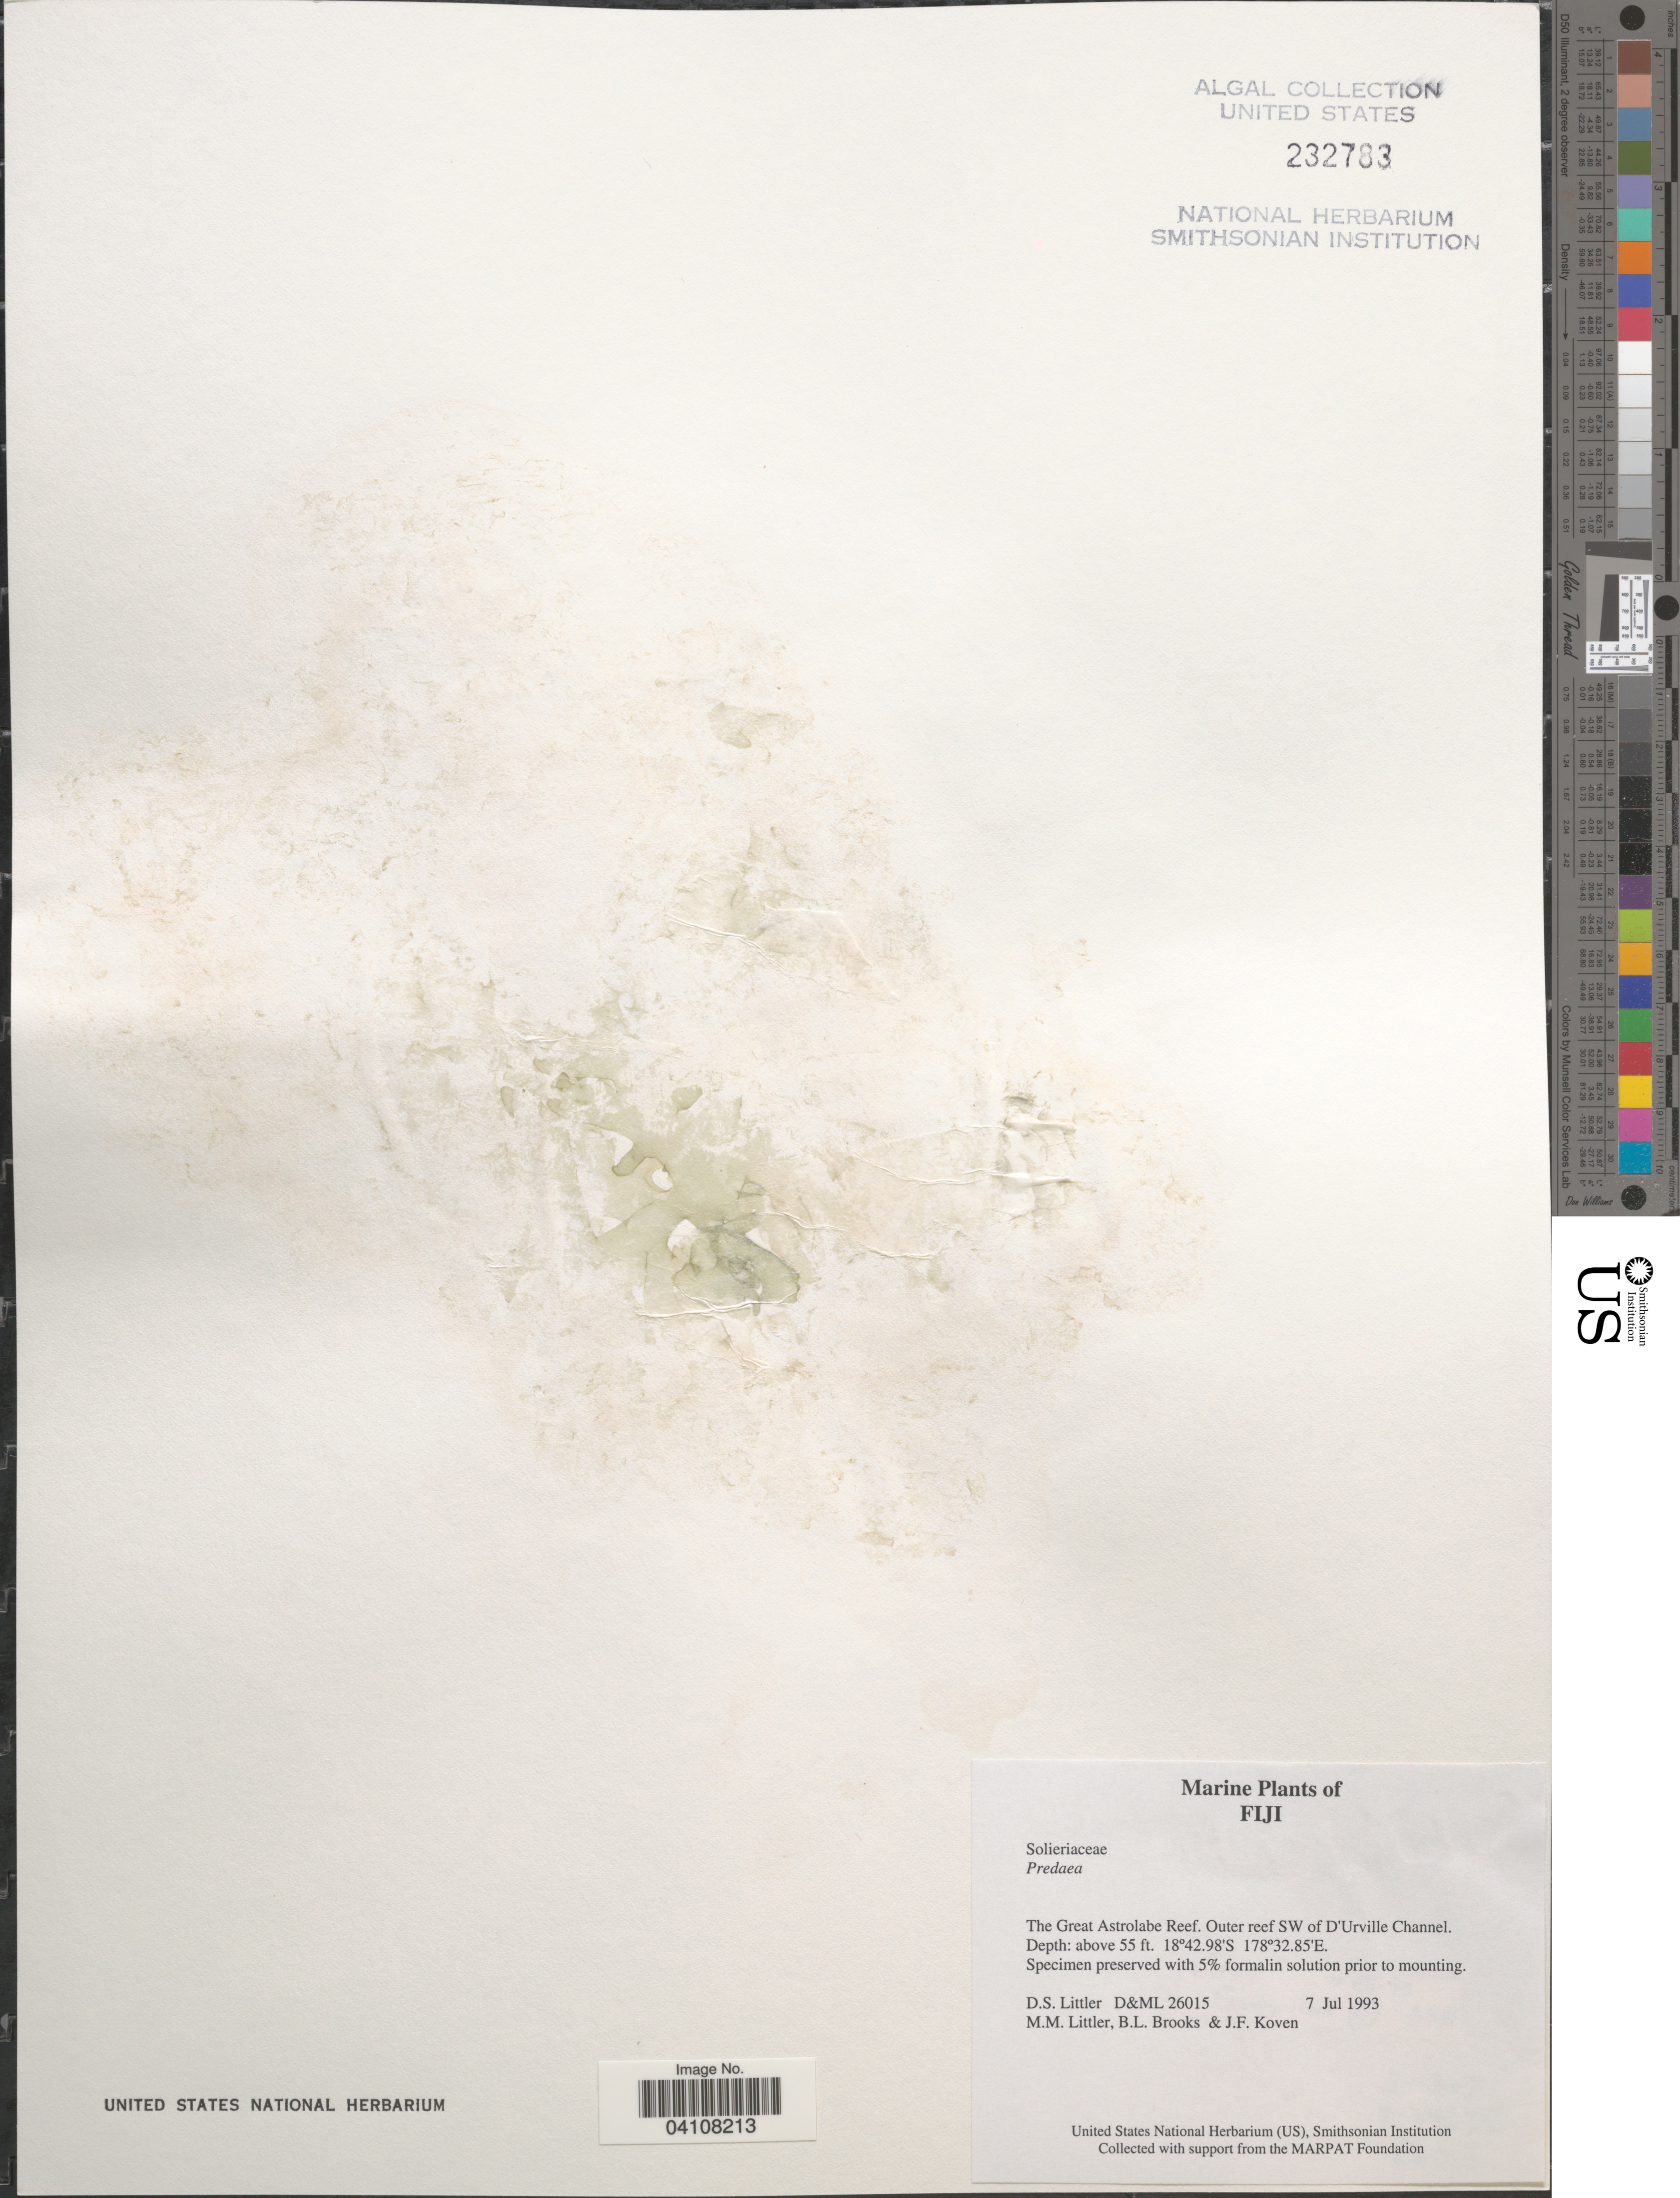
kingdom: Plantae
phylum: Rhodophyta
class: Florideophyceae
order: Nemastomatales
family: Nemastomataceae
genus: Predaea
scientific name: Predaea sp.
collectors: D. S. Littler, B. Brooks & J. Koven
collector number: D&ML26015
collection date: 1993-07-07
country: Fiji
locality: The Great Astrolabe Reef. Outer reef SW of D'Urville Channel.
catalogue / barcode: US 232783